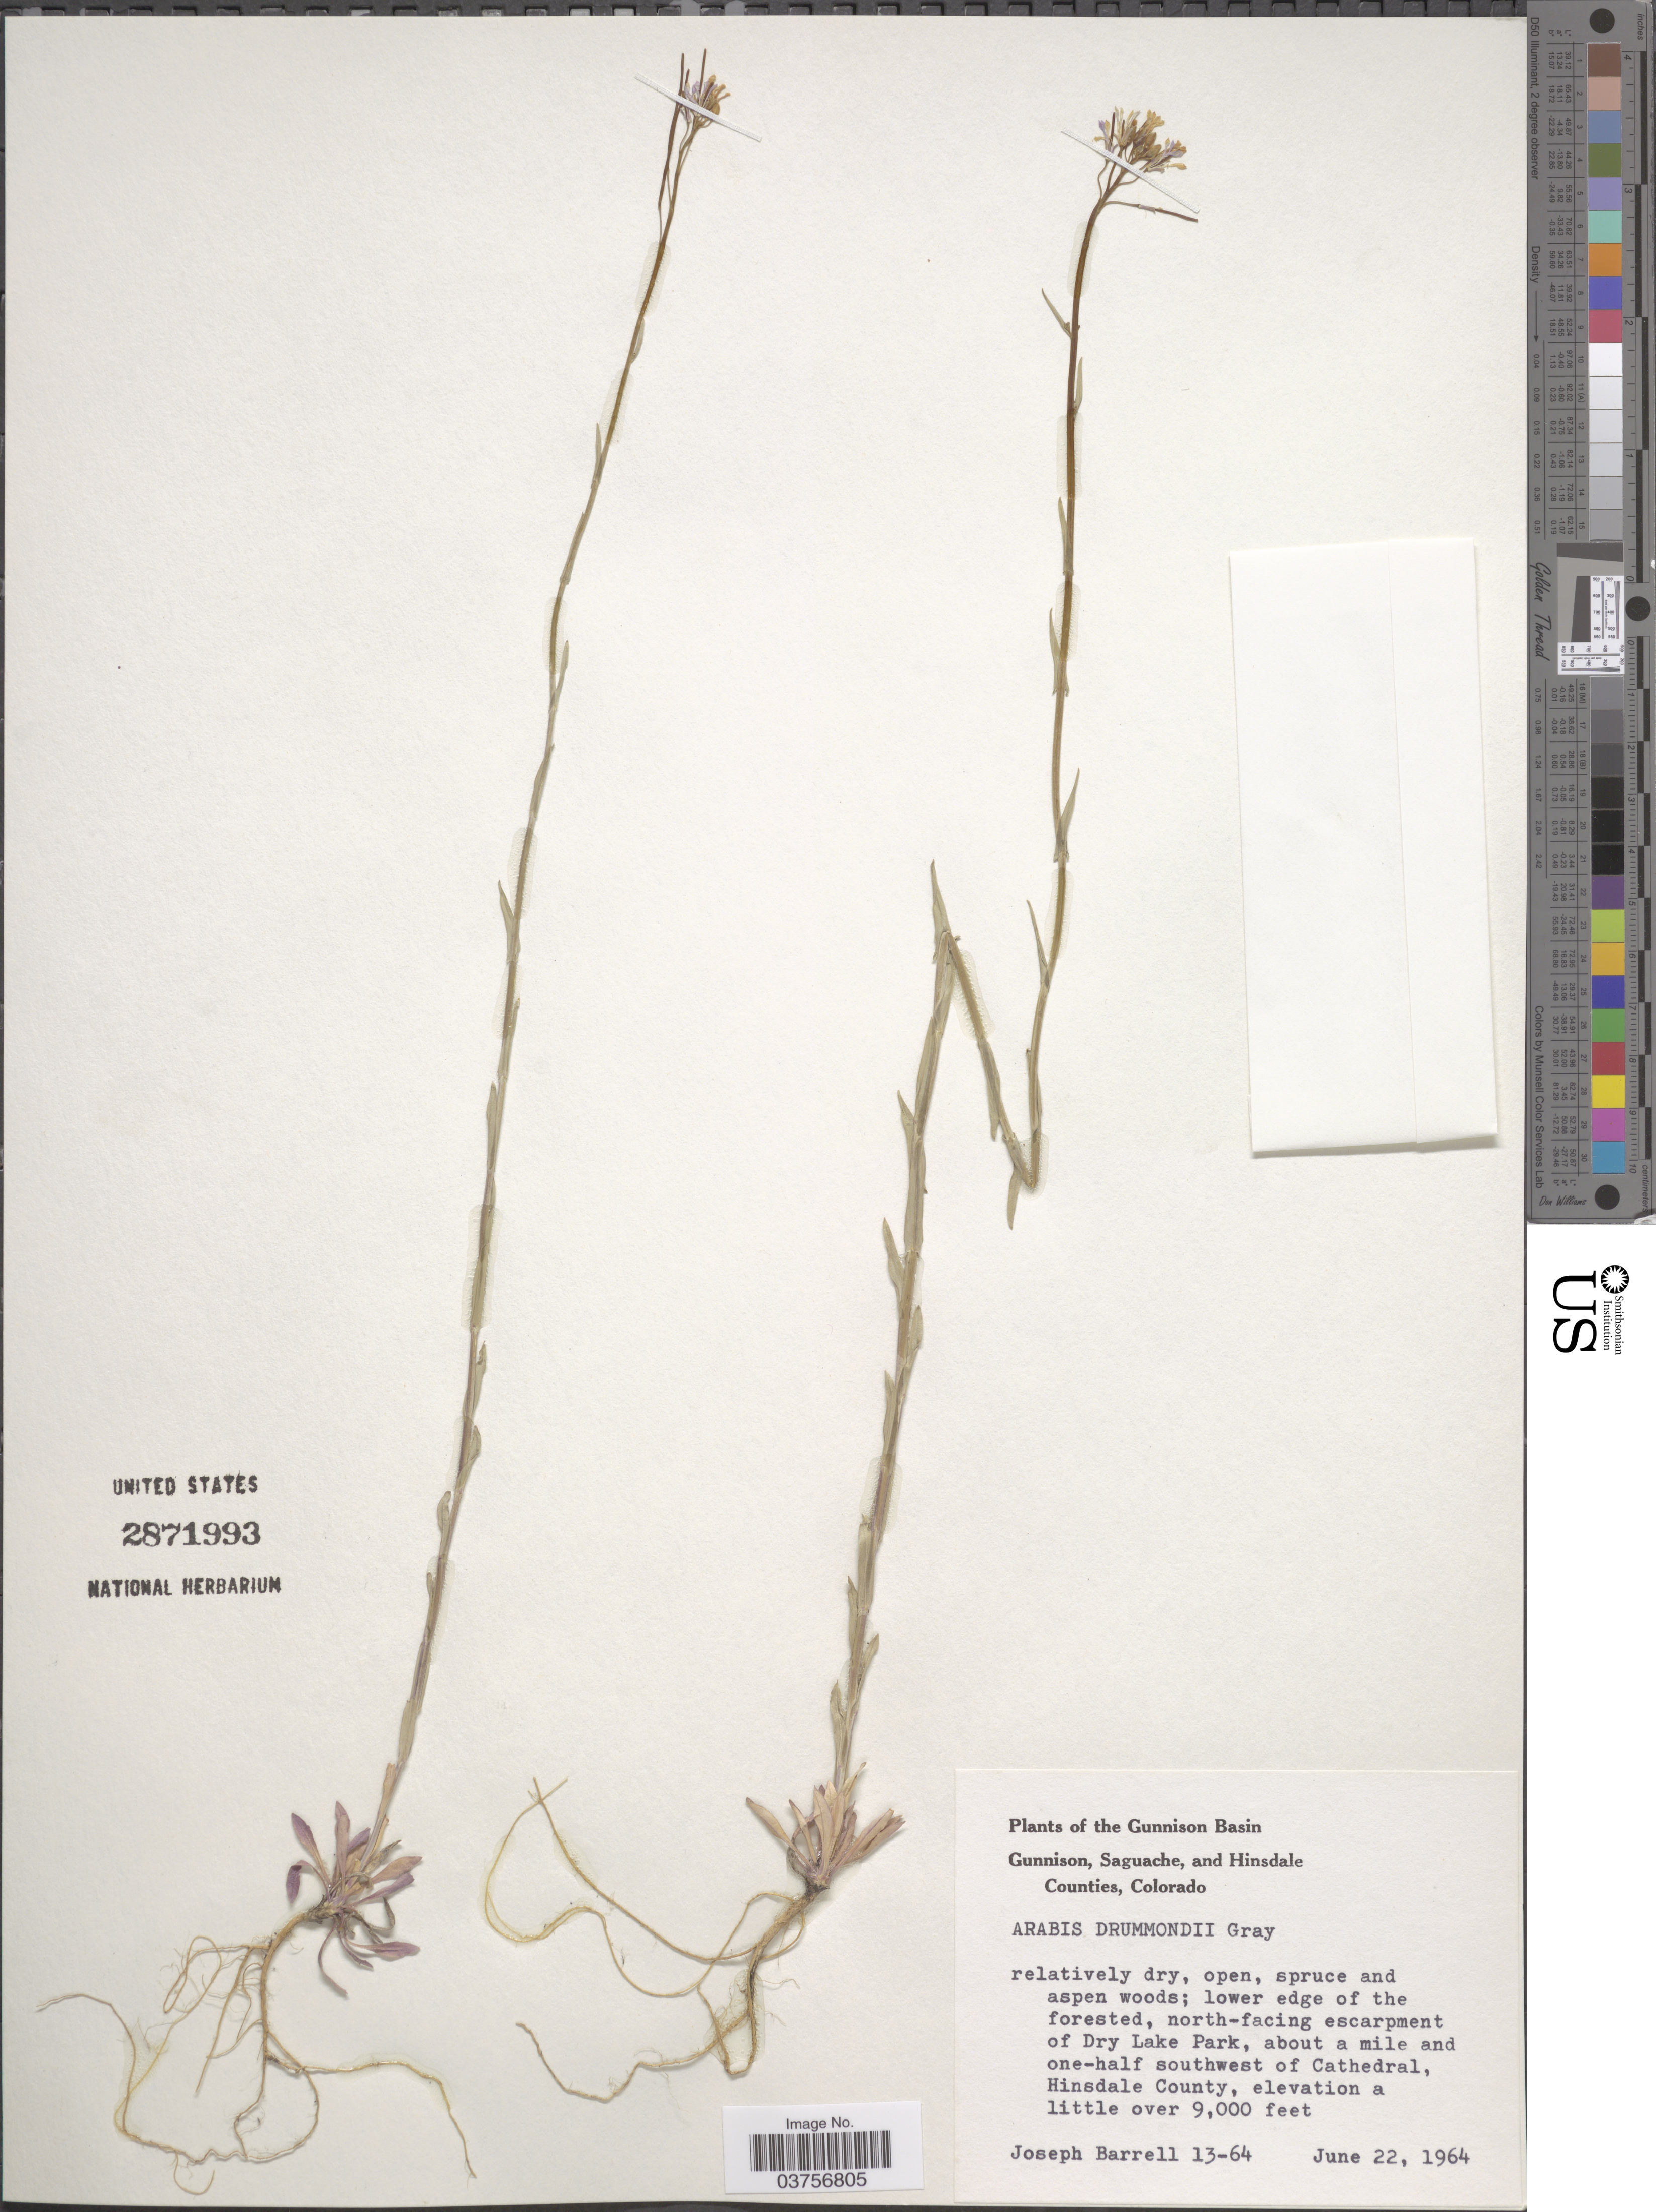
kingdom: Plantae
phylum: Tracheophyta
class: Magnoliopsida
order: Brassicales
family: Brassicaceae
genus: Arabis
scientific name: Arabis drummondii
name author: A. Gray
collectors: J. Barrell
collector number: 13-64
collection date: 1964-06-22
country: United States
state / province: Colorado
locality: The Gunnison Basin. Lower edge of the forested, north-facing escarpment of Dry Lake Park, about a mile and one-half southwest of Cathedral, Hinsdale County.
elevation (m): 2743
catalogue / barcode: US 2871993